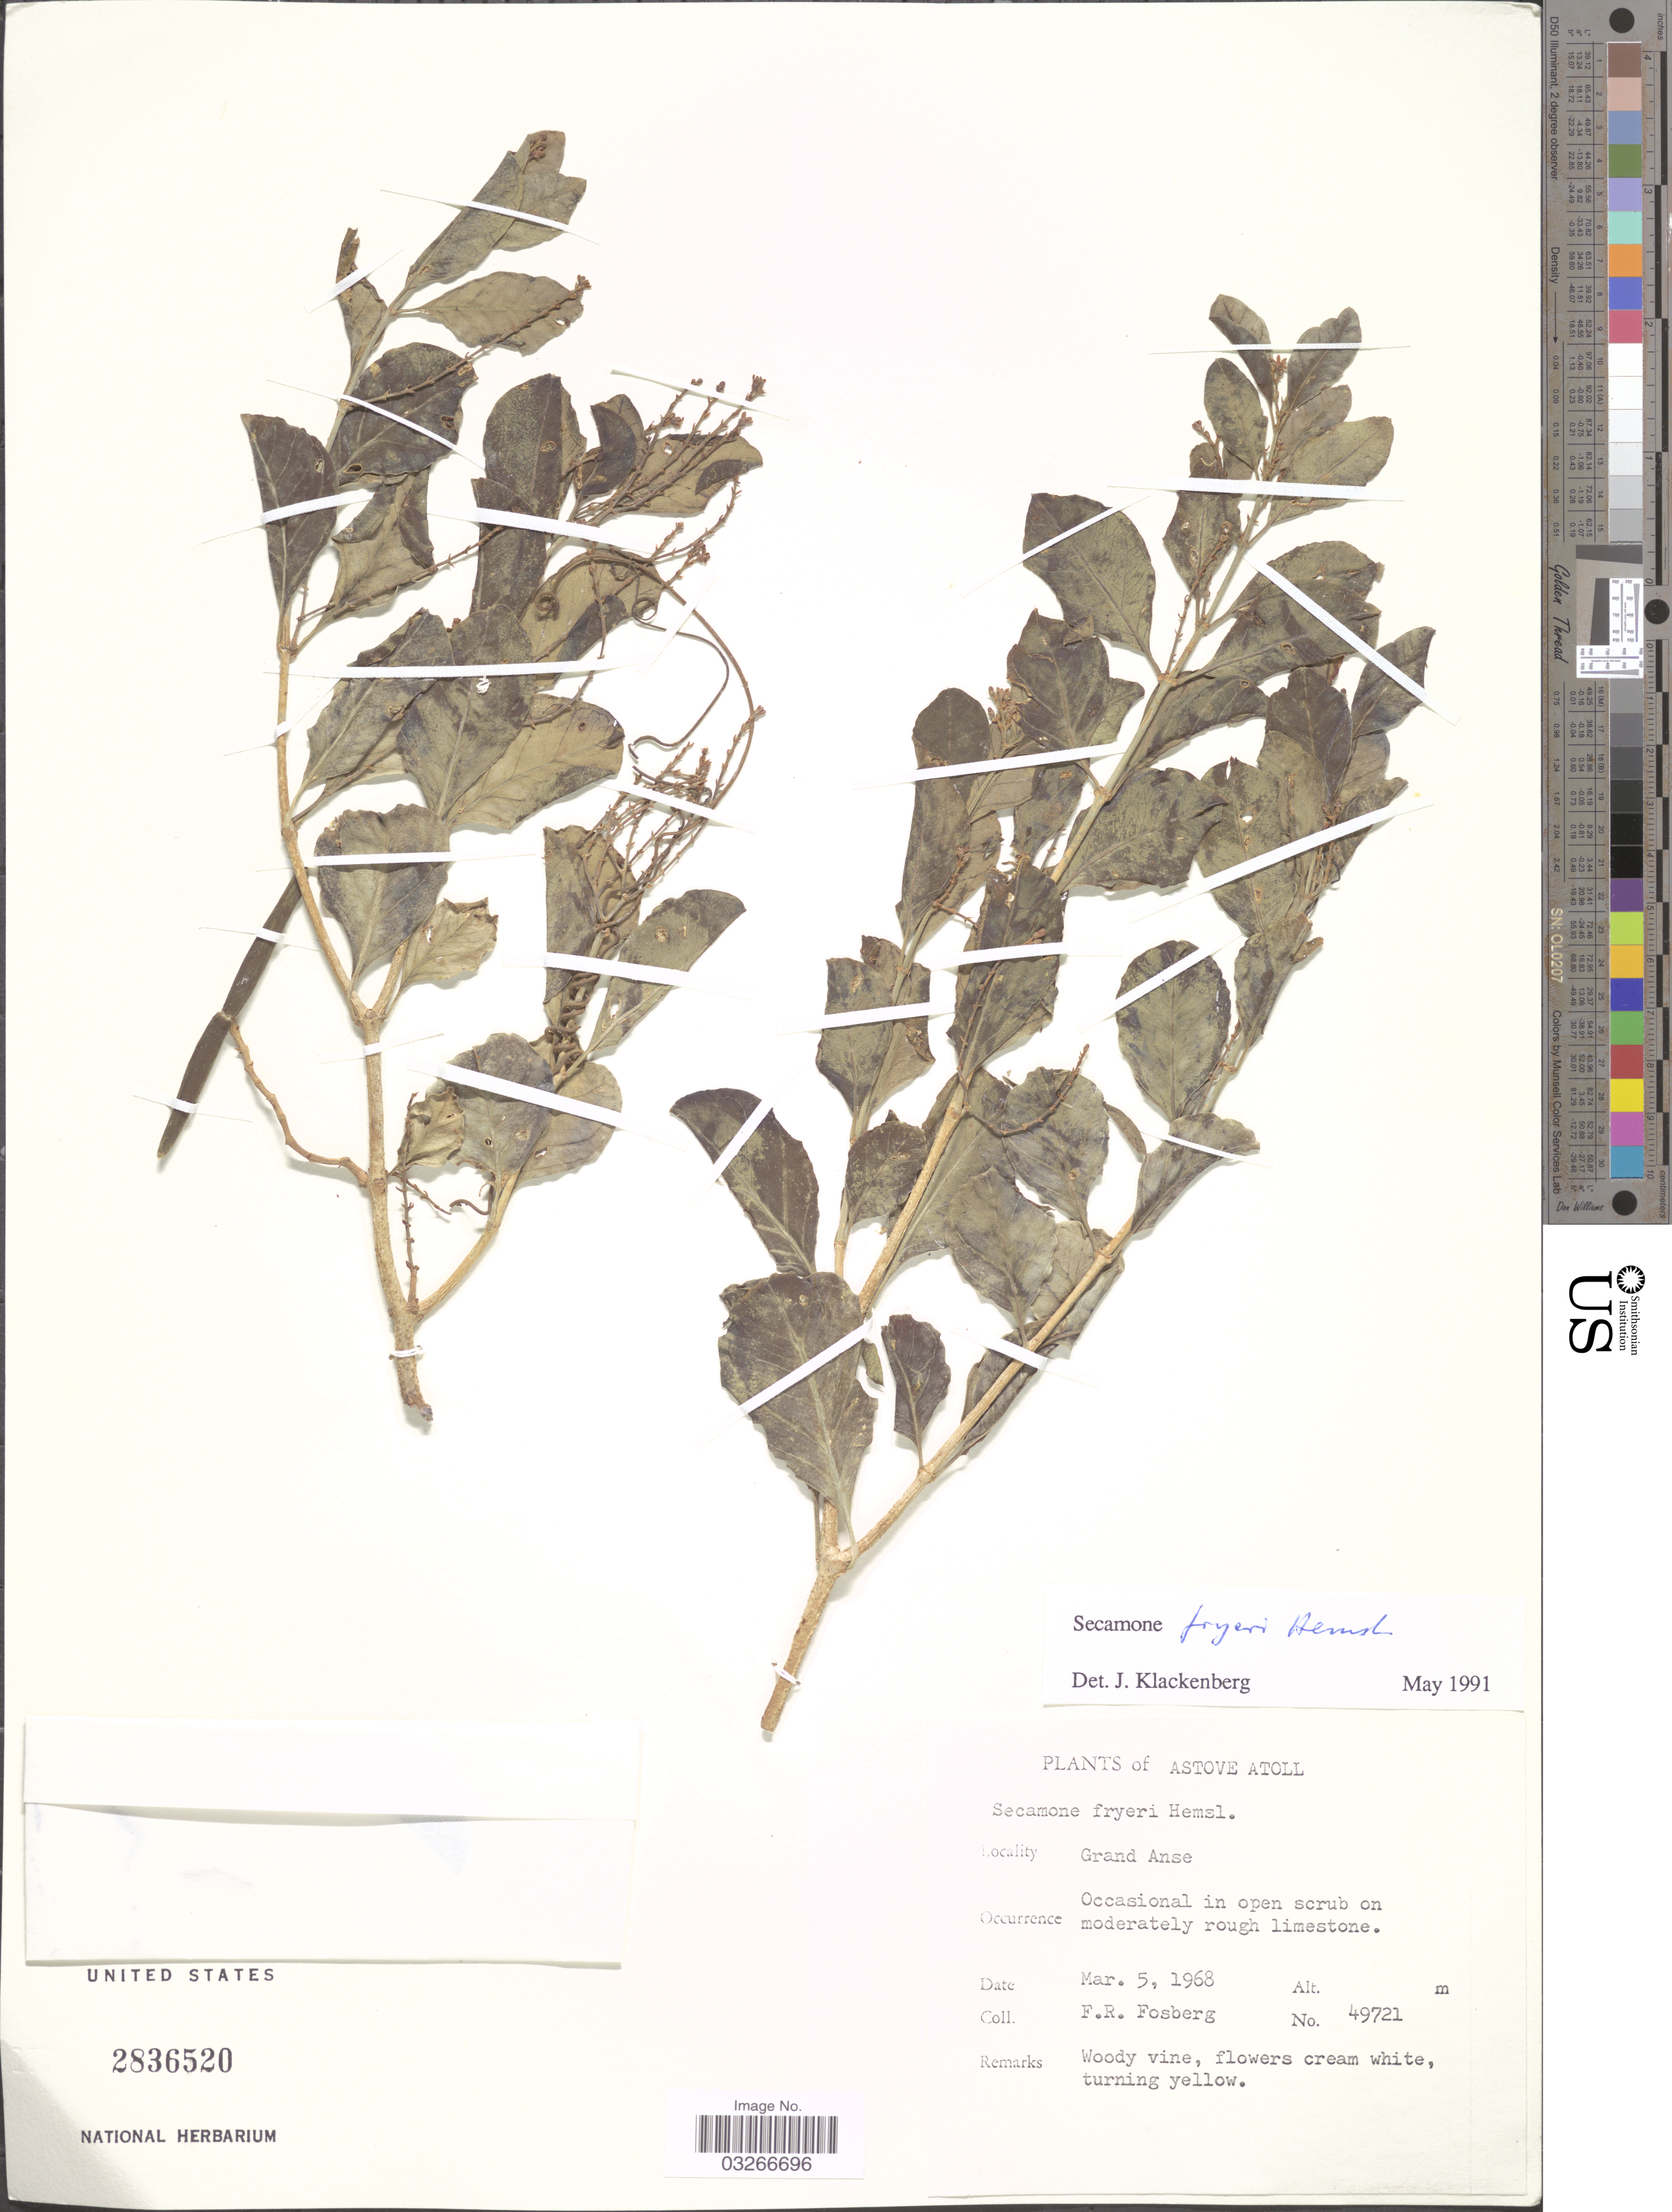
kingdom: Plantae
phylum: Tracheophyta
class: Magnoliopsida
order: Gentianales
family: Apocynaceae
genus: Secamone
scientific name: Secamone fryeri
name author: Hemsl.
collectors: F. R. Fosberg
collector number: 49721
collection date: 1968-03-05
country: Seychelles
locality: Astove Atoll, Grand Anse.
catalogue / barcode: US 2836520